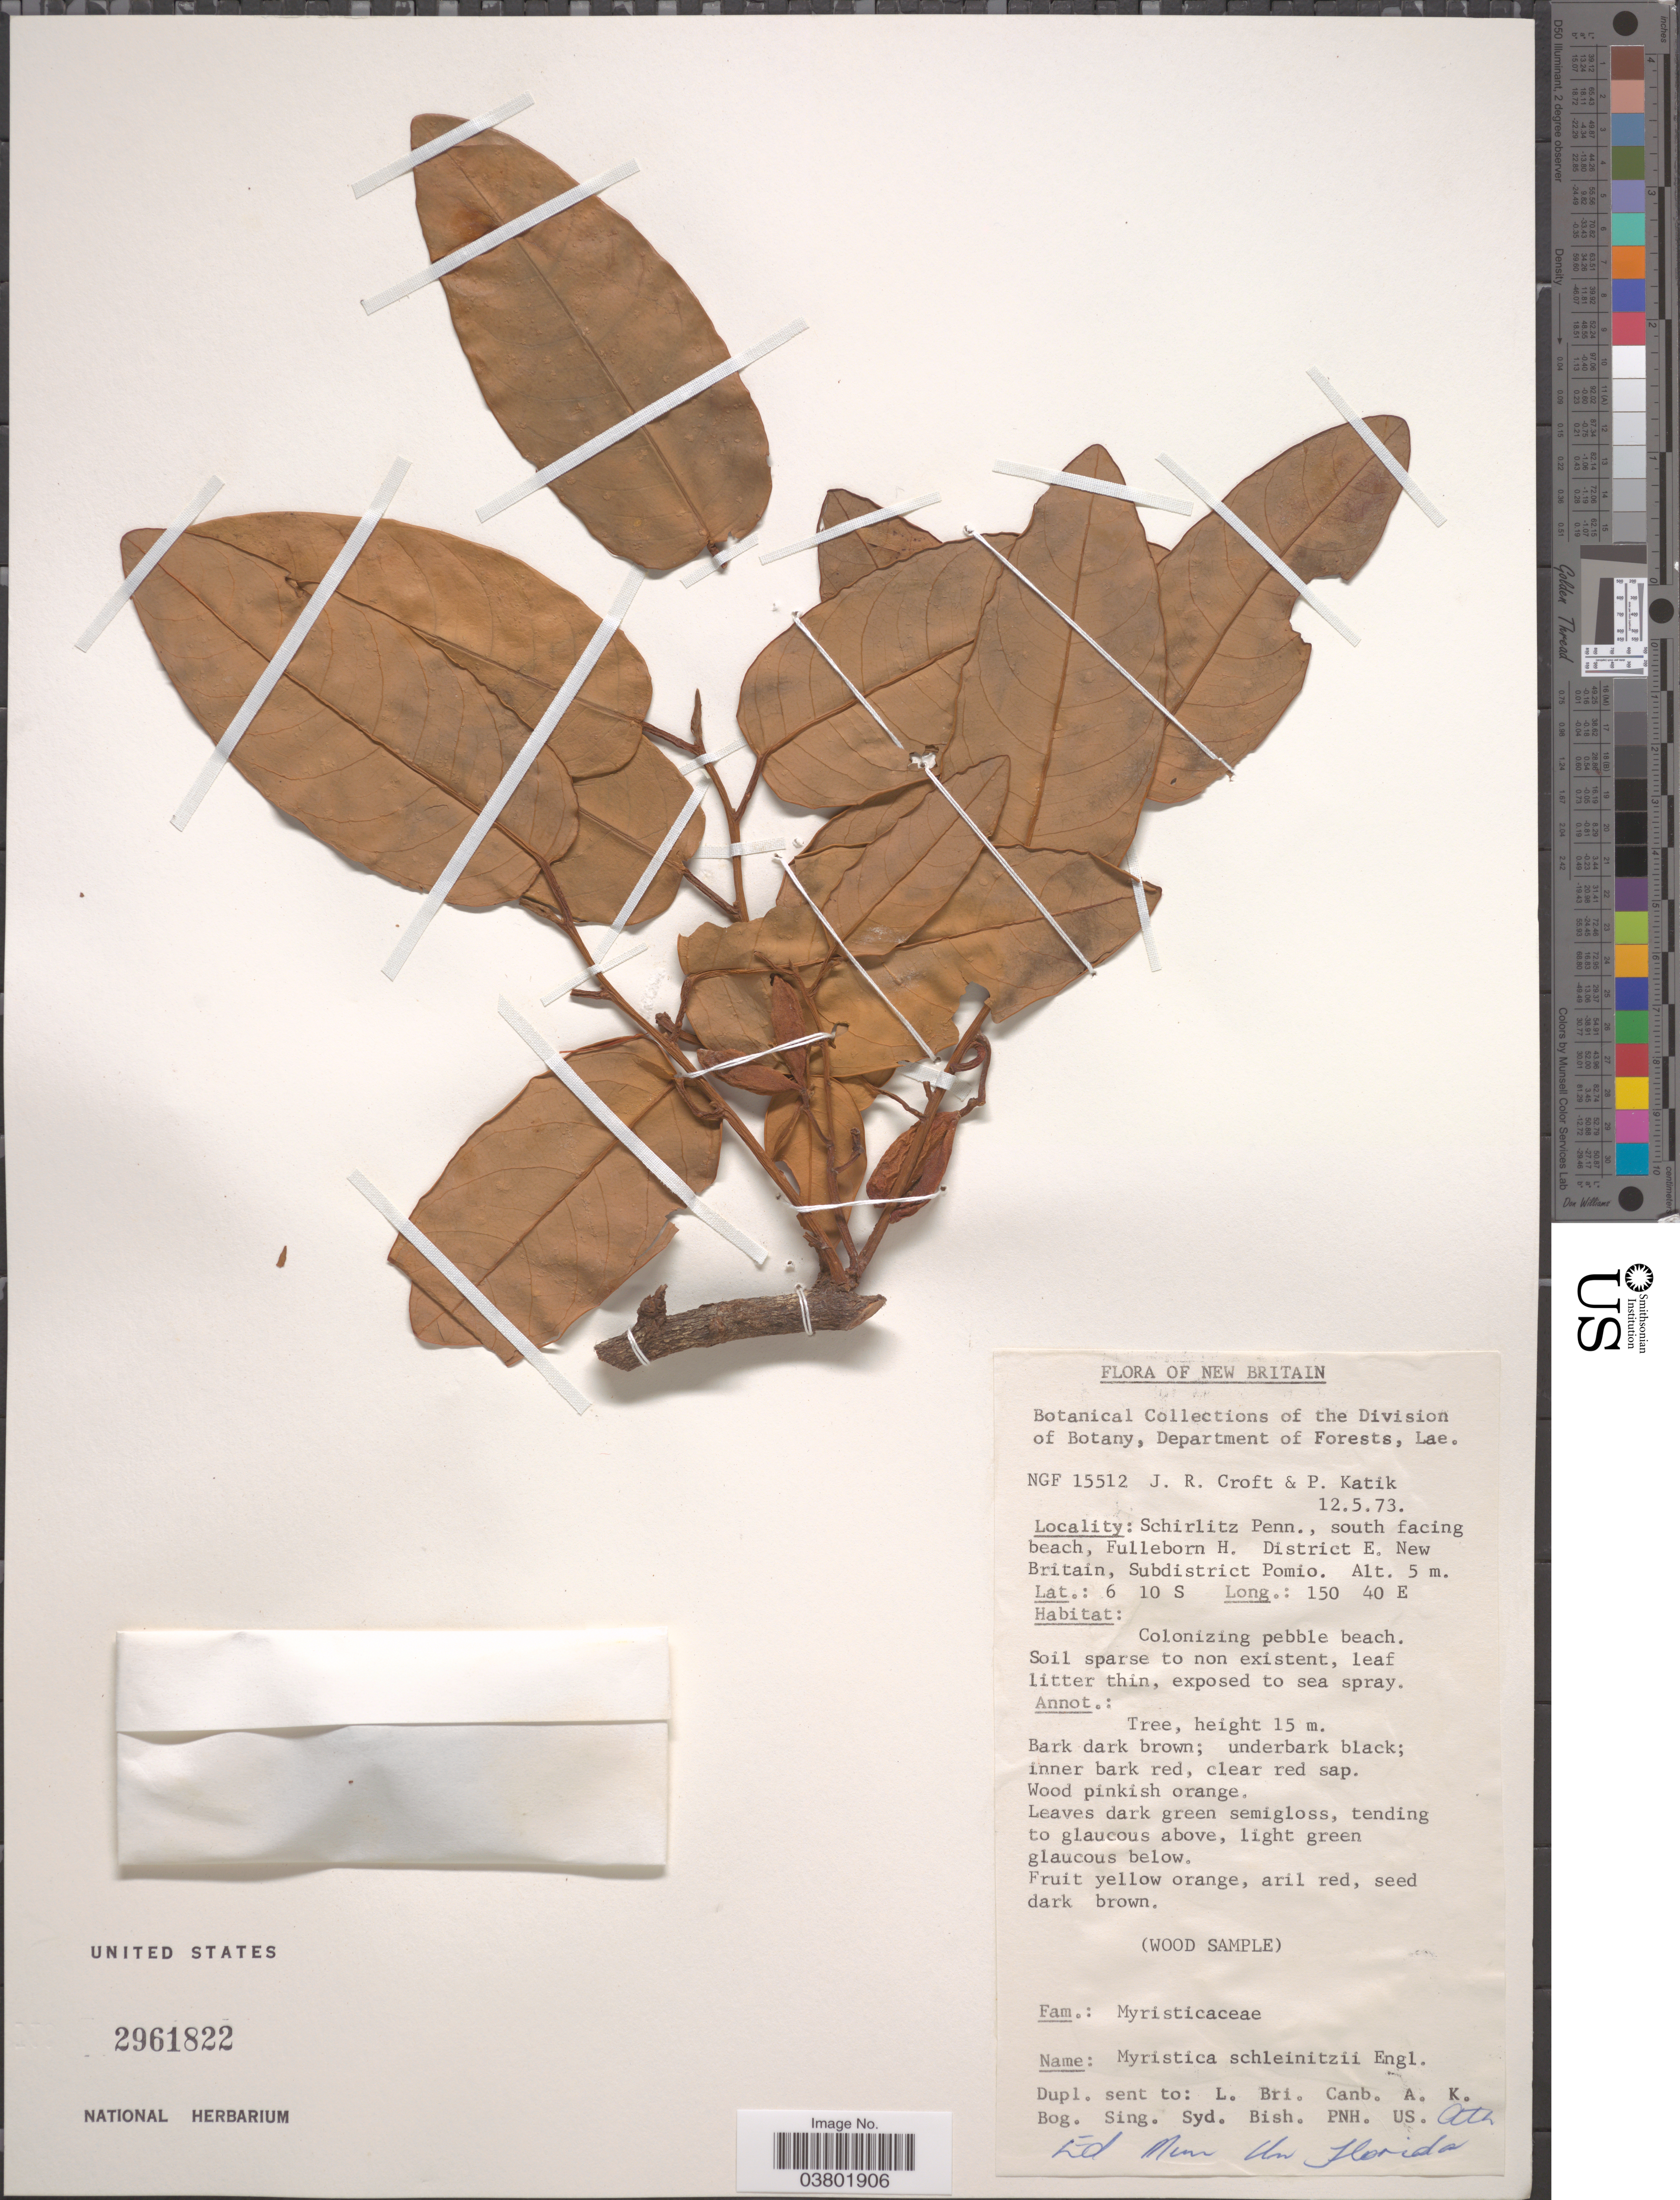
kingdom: Plantae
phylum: Tracheophyta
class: Magnoliopsida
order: Magnoliales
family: Myristicaceae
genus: Myristica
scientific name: Myristica schleinitzi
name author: Engl.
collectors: J. R. Croft & P. Katik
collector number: NGF15512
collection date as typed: Transcribed d/m/y: 12/5/73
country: Papua New Guinea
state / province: East New Britain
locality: New Britain. Schirlitz Penn., south facing beach, Fulleborn H. District E. New Britain, Subdistrict Pomio.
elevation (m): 5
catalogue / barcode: US 2961822